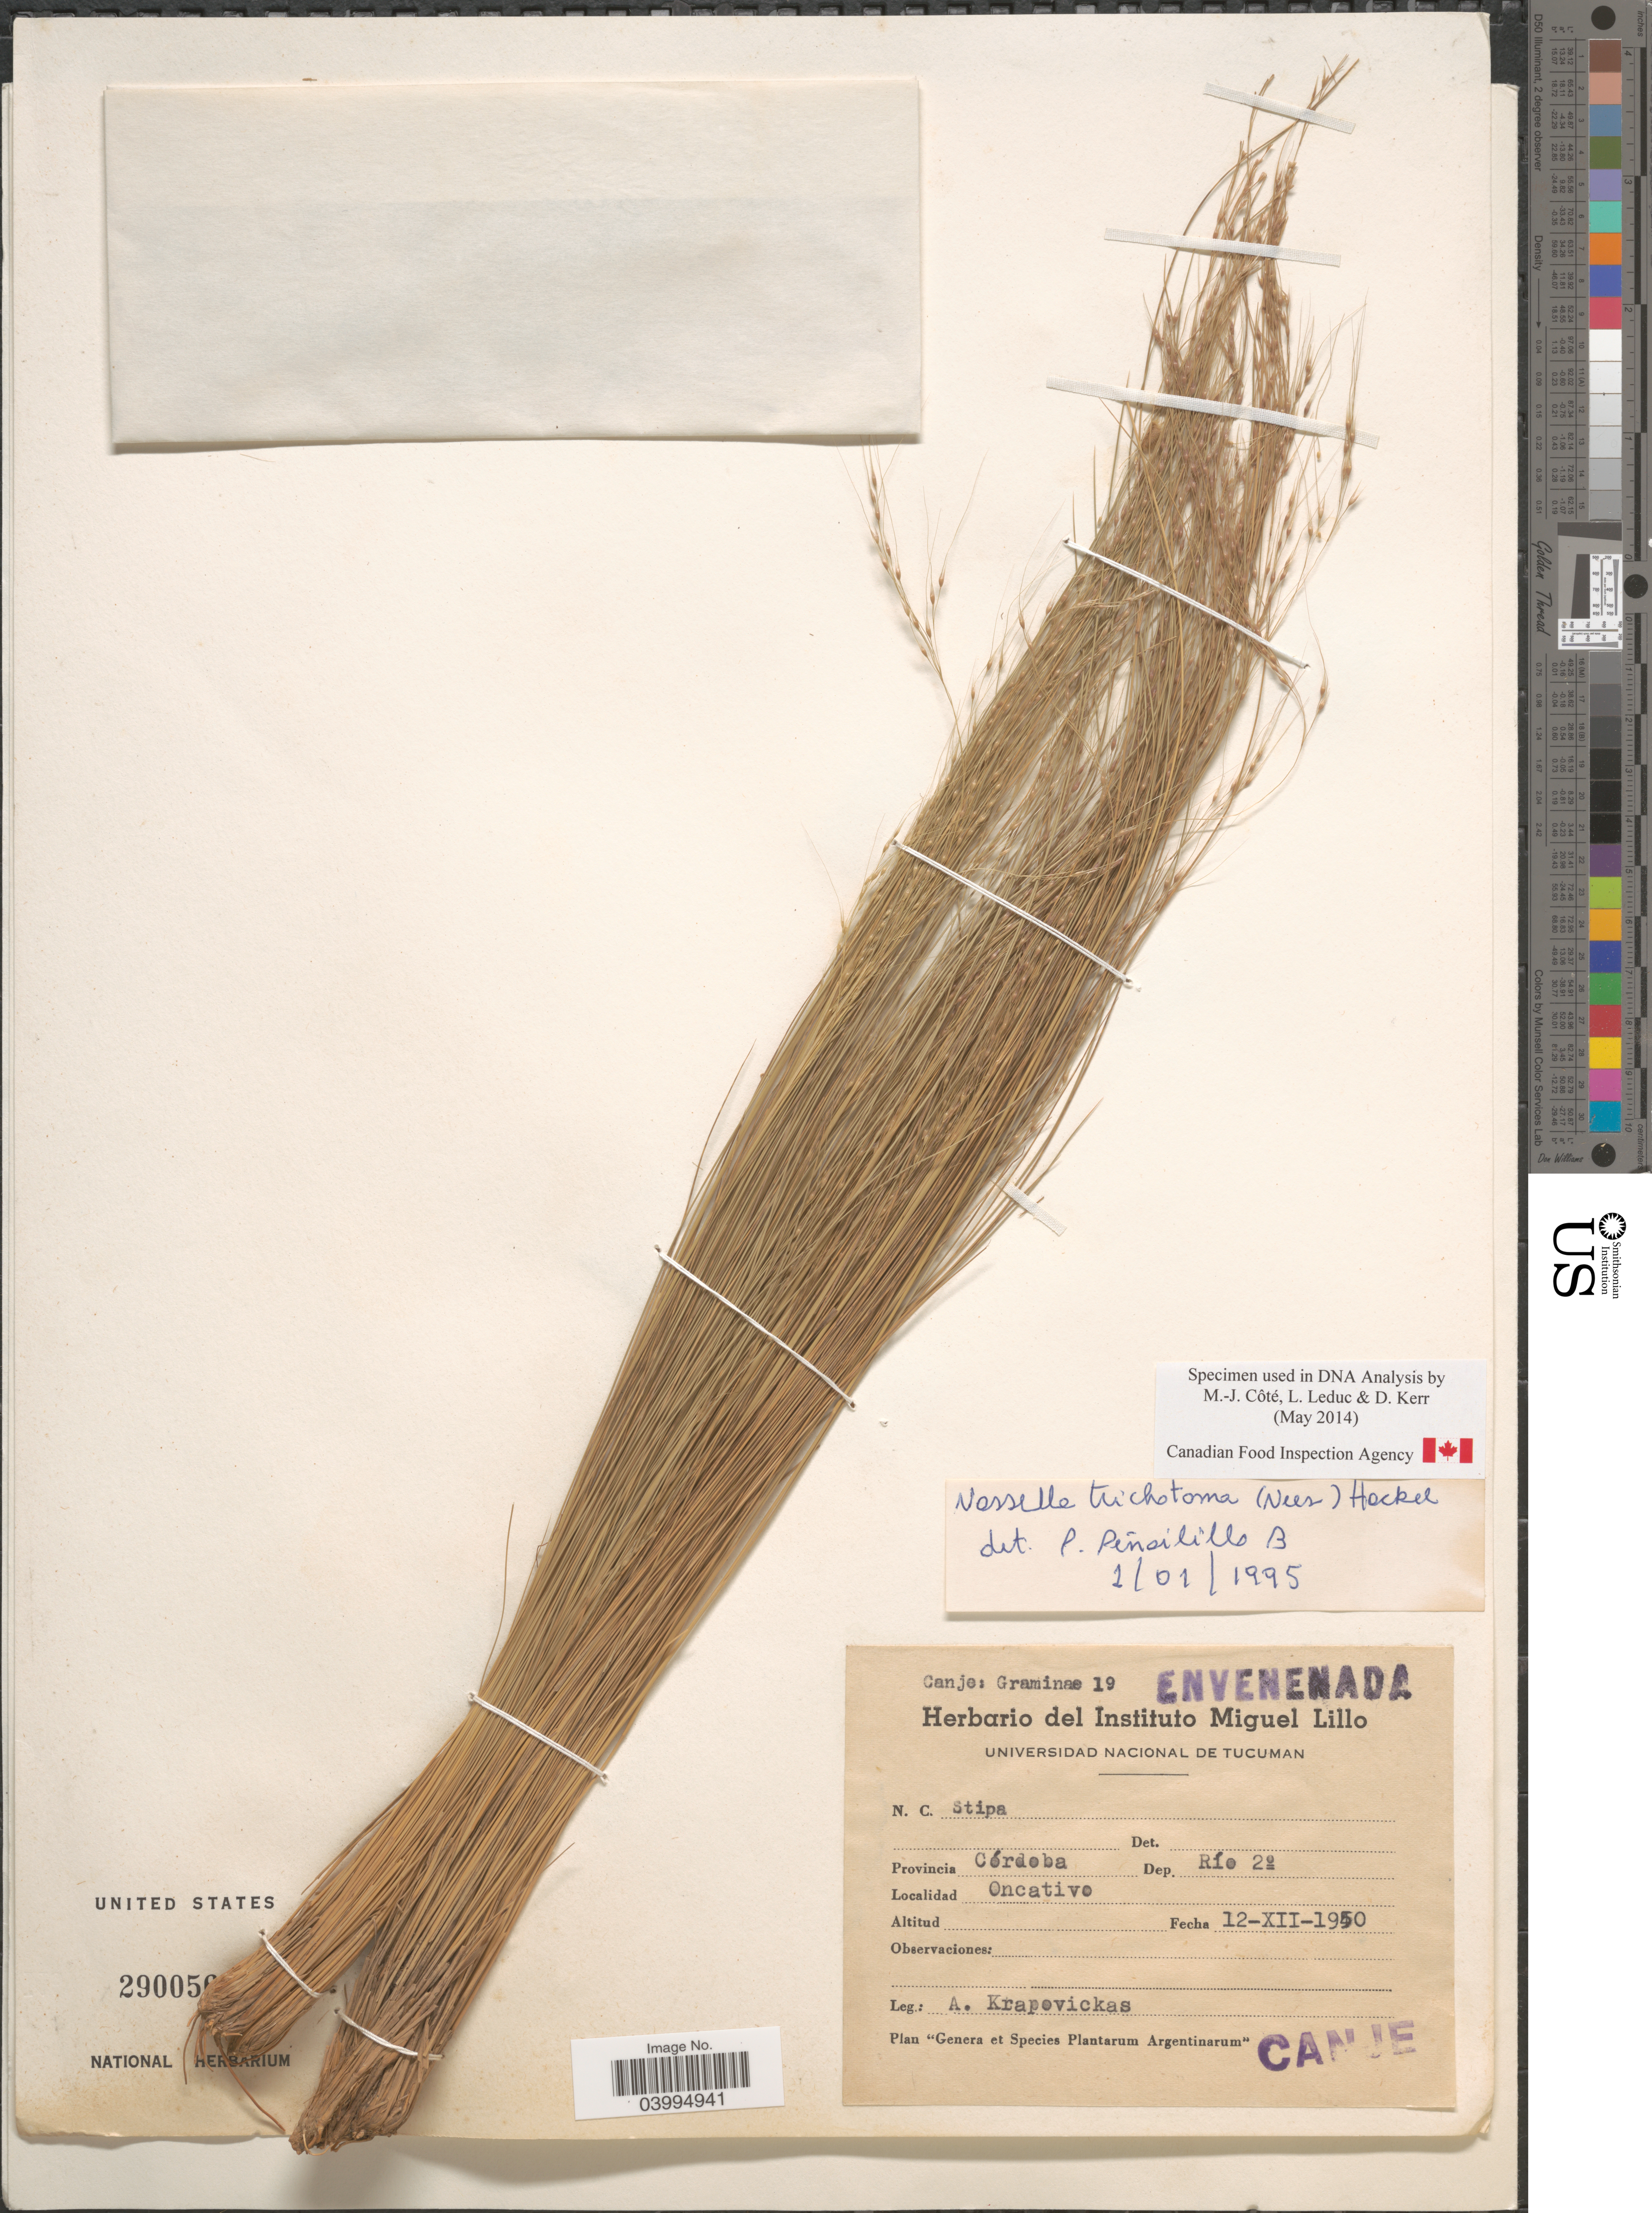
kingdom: Plantae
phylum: Tracheophyta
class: Liliopsida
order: Poales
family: Poaceae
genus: Nassella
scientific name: Nassella trichotoma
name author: (Ness) Hack. ex Arechav.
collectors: A. Krapovickas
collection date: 1950-12-12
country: Argentina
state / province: Cordoba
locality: Dep. Río 2º. Oncativo.